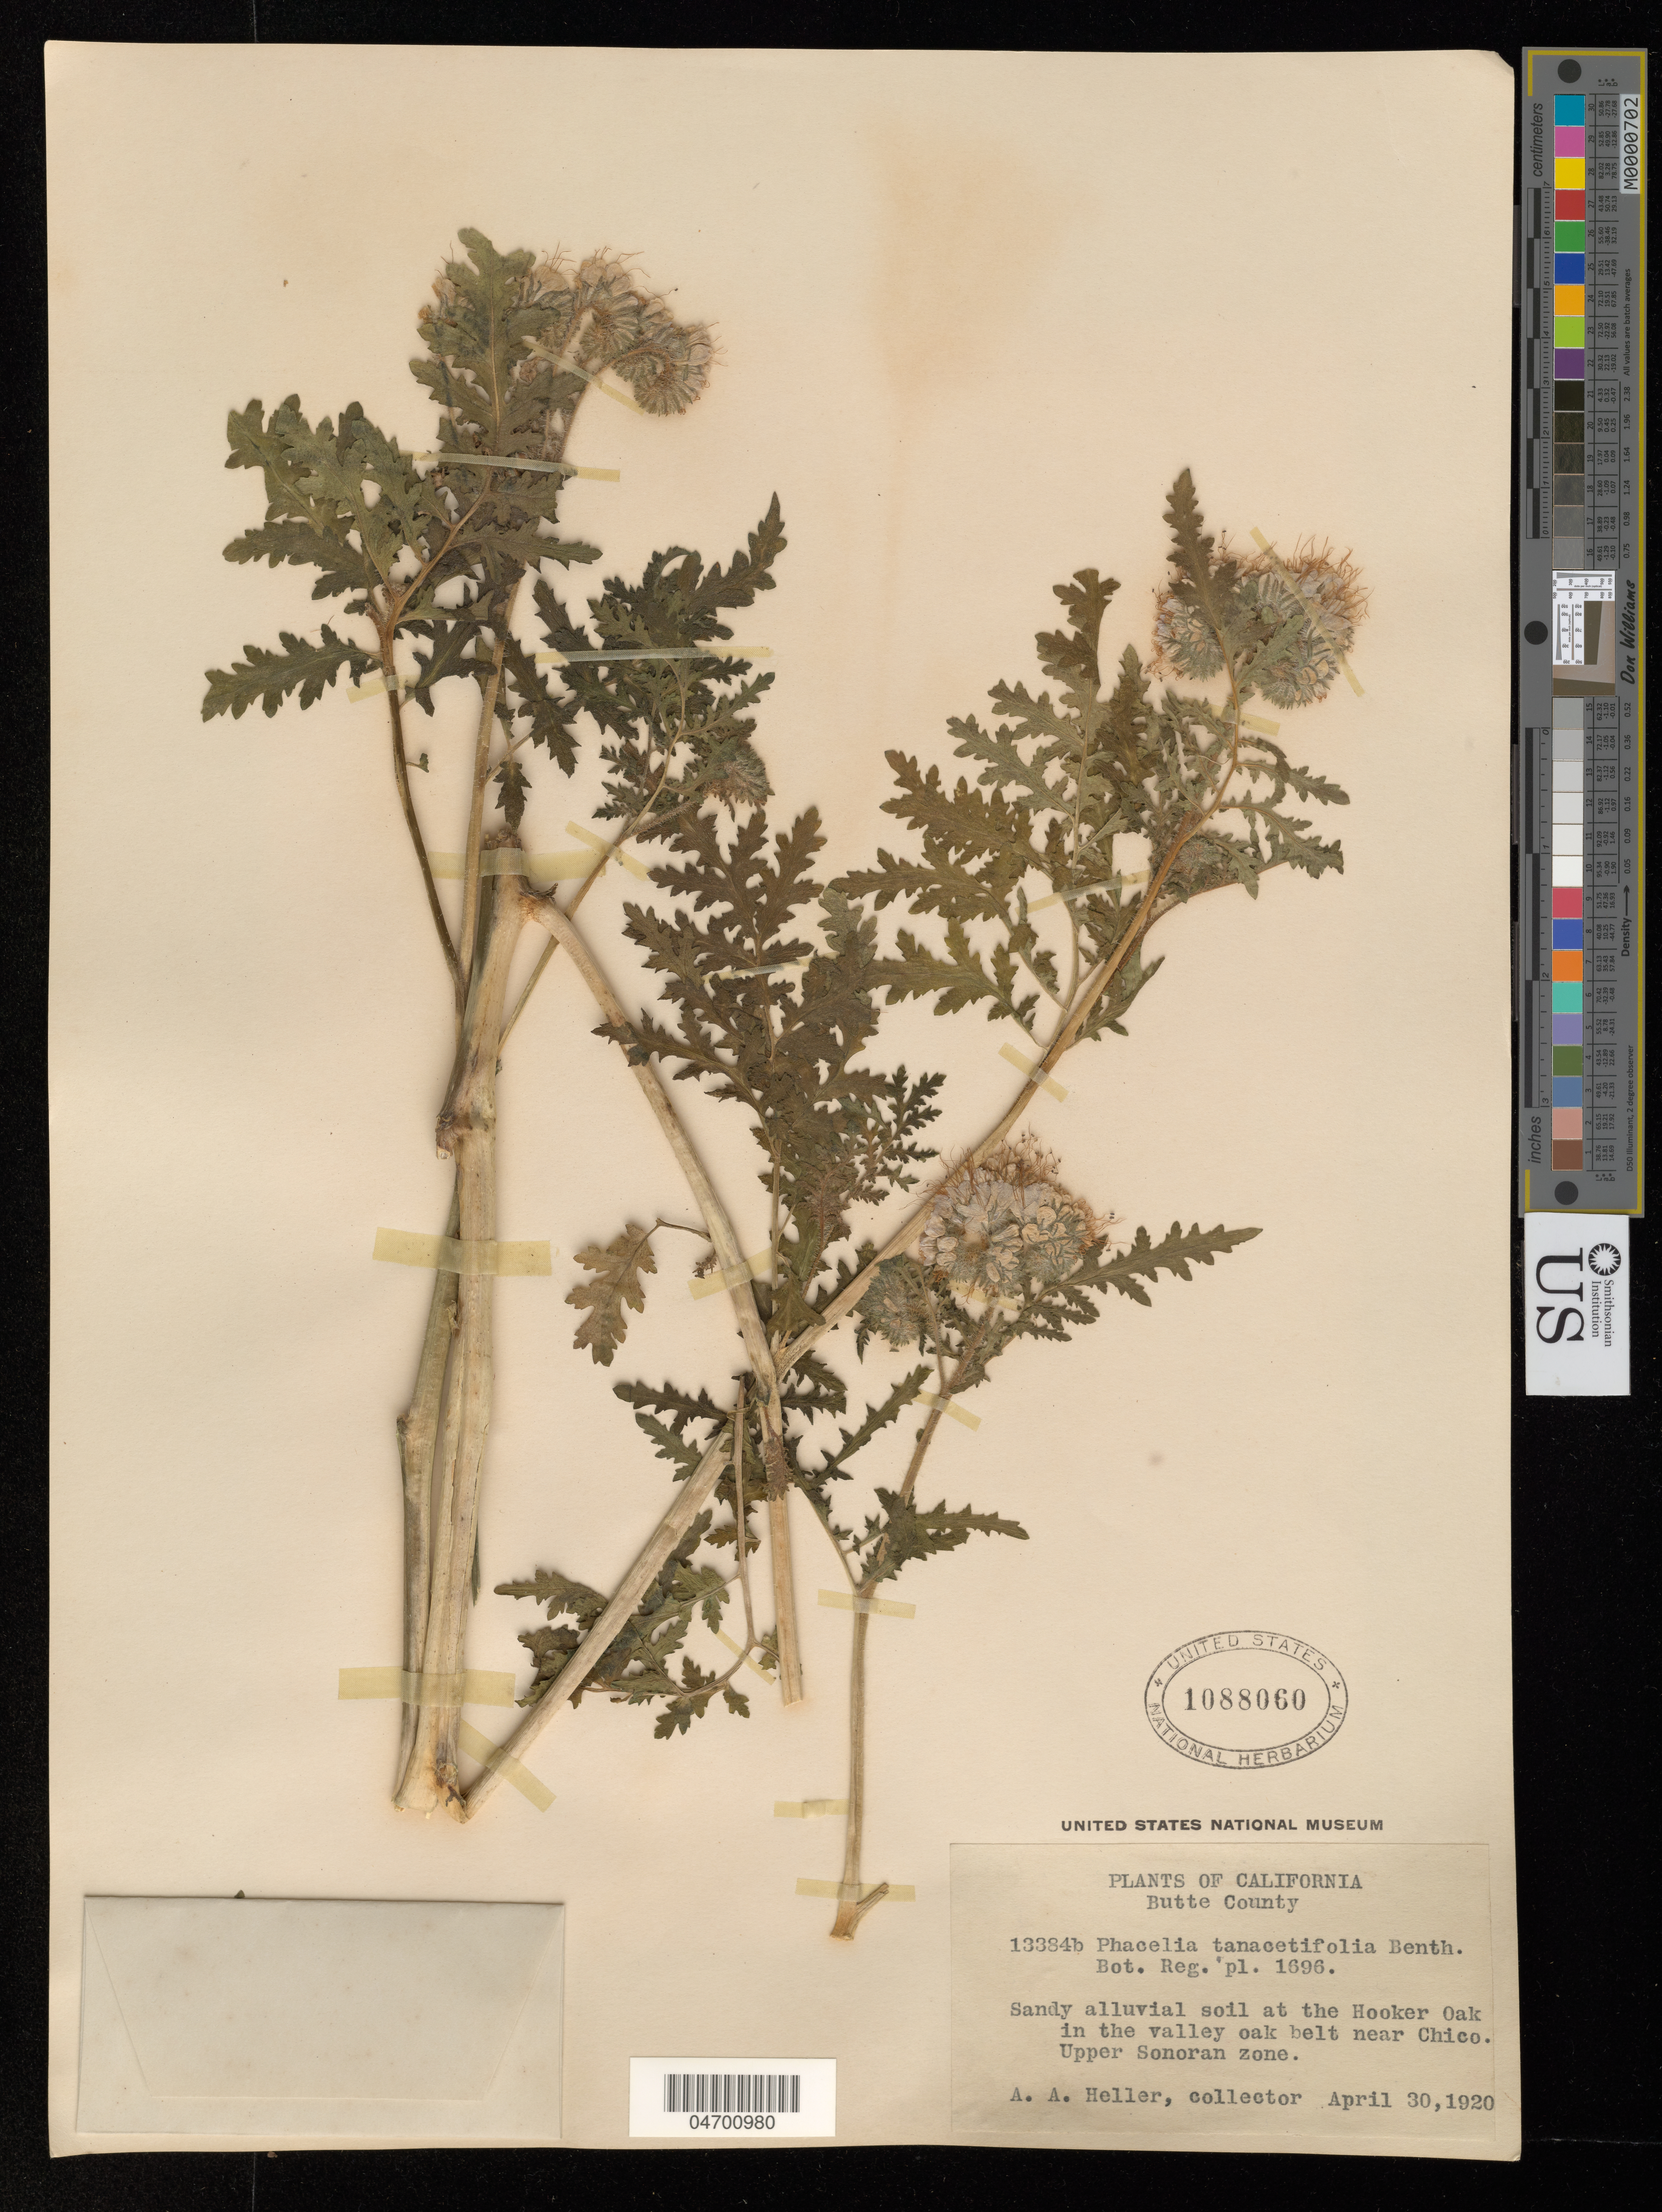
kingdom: Plantae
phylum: Tracheophyta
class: Magnoliopsida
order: Boraginales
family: Hydrophyllaceae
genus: Phacelia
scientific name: Phacelia tanacetifolia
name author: Benth.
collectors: A. H. Heller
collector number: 13384b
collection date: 1920-04-30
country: United States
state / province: California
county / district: Butte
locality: Valley Oak belt near CHico, Upper Sonoran Zone.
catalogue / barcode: US 1088060